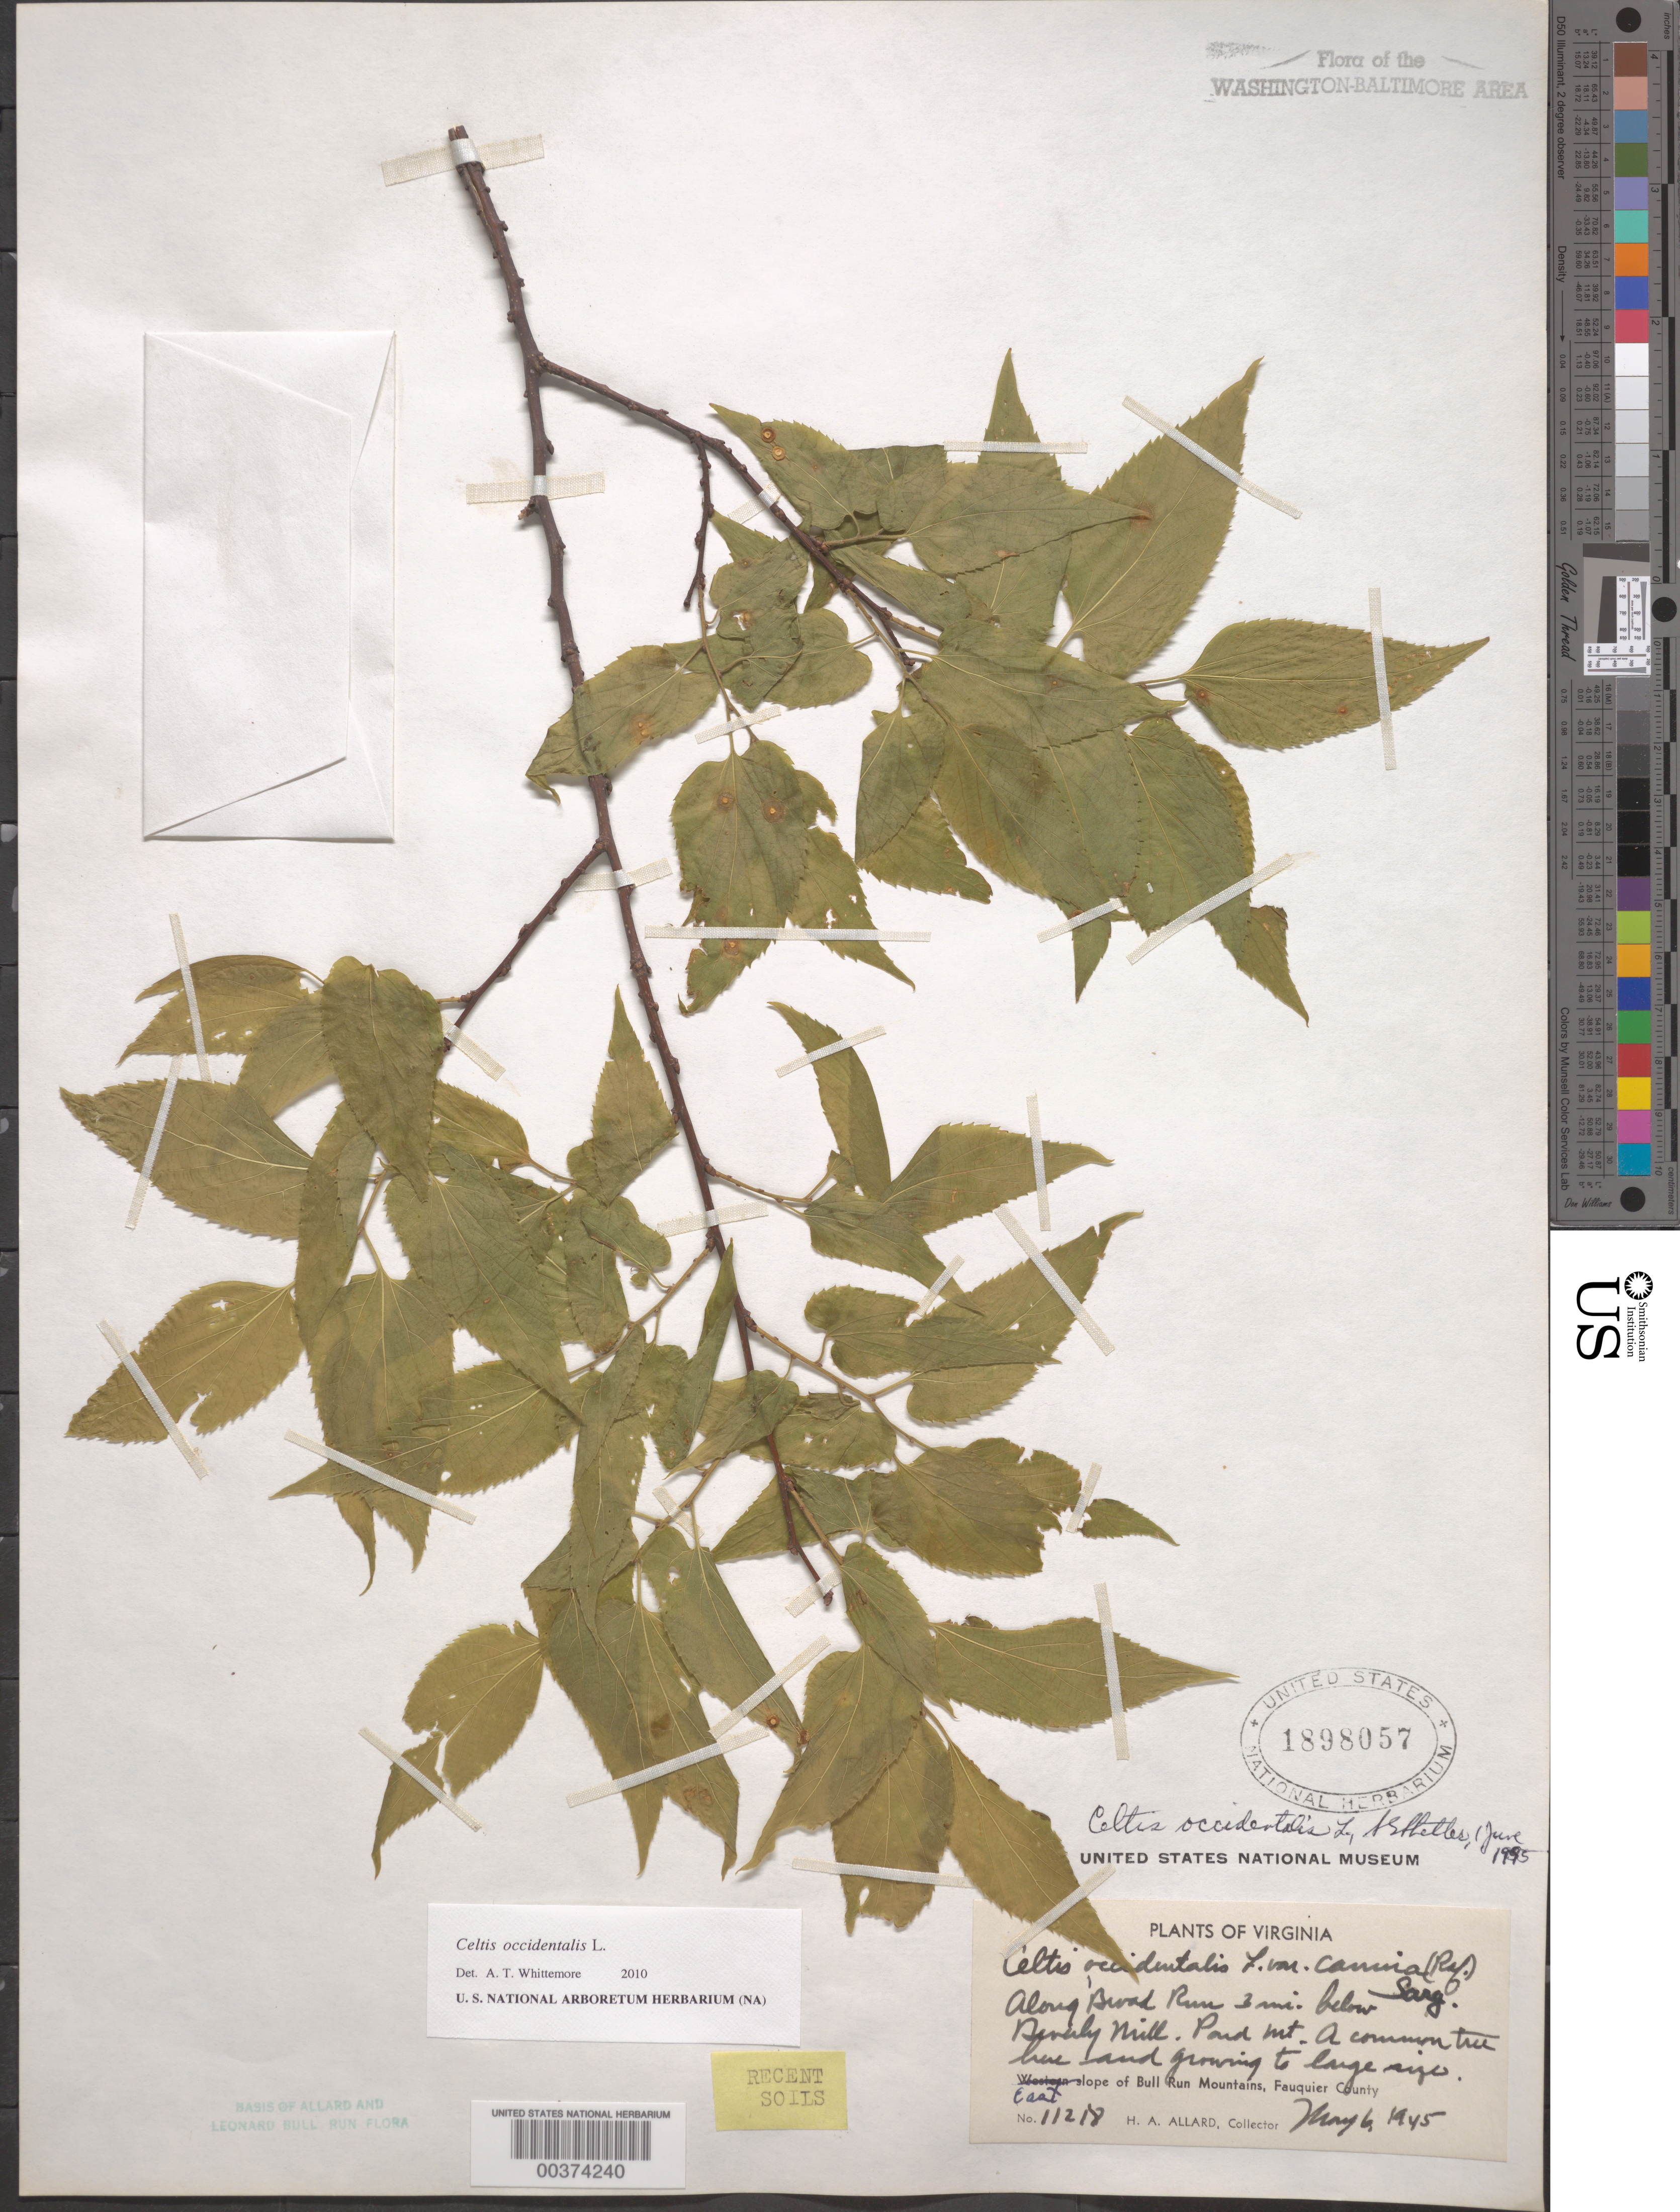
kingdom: Plantae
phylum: Tracheophyta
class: Magnoliopsida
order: Rosales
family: Cannabaceae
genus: Celtis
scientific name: Celtis occidentalis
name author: L.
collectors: H. A. Allard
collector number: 11218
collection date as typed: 06 May 1945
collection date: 1945-05-06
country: United States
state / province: Virginia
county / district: Fauquier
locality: Broad Run below Beverley Mill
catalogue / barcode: US 1898057